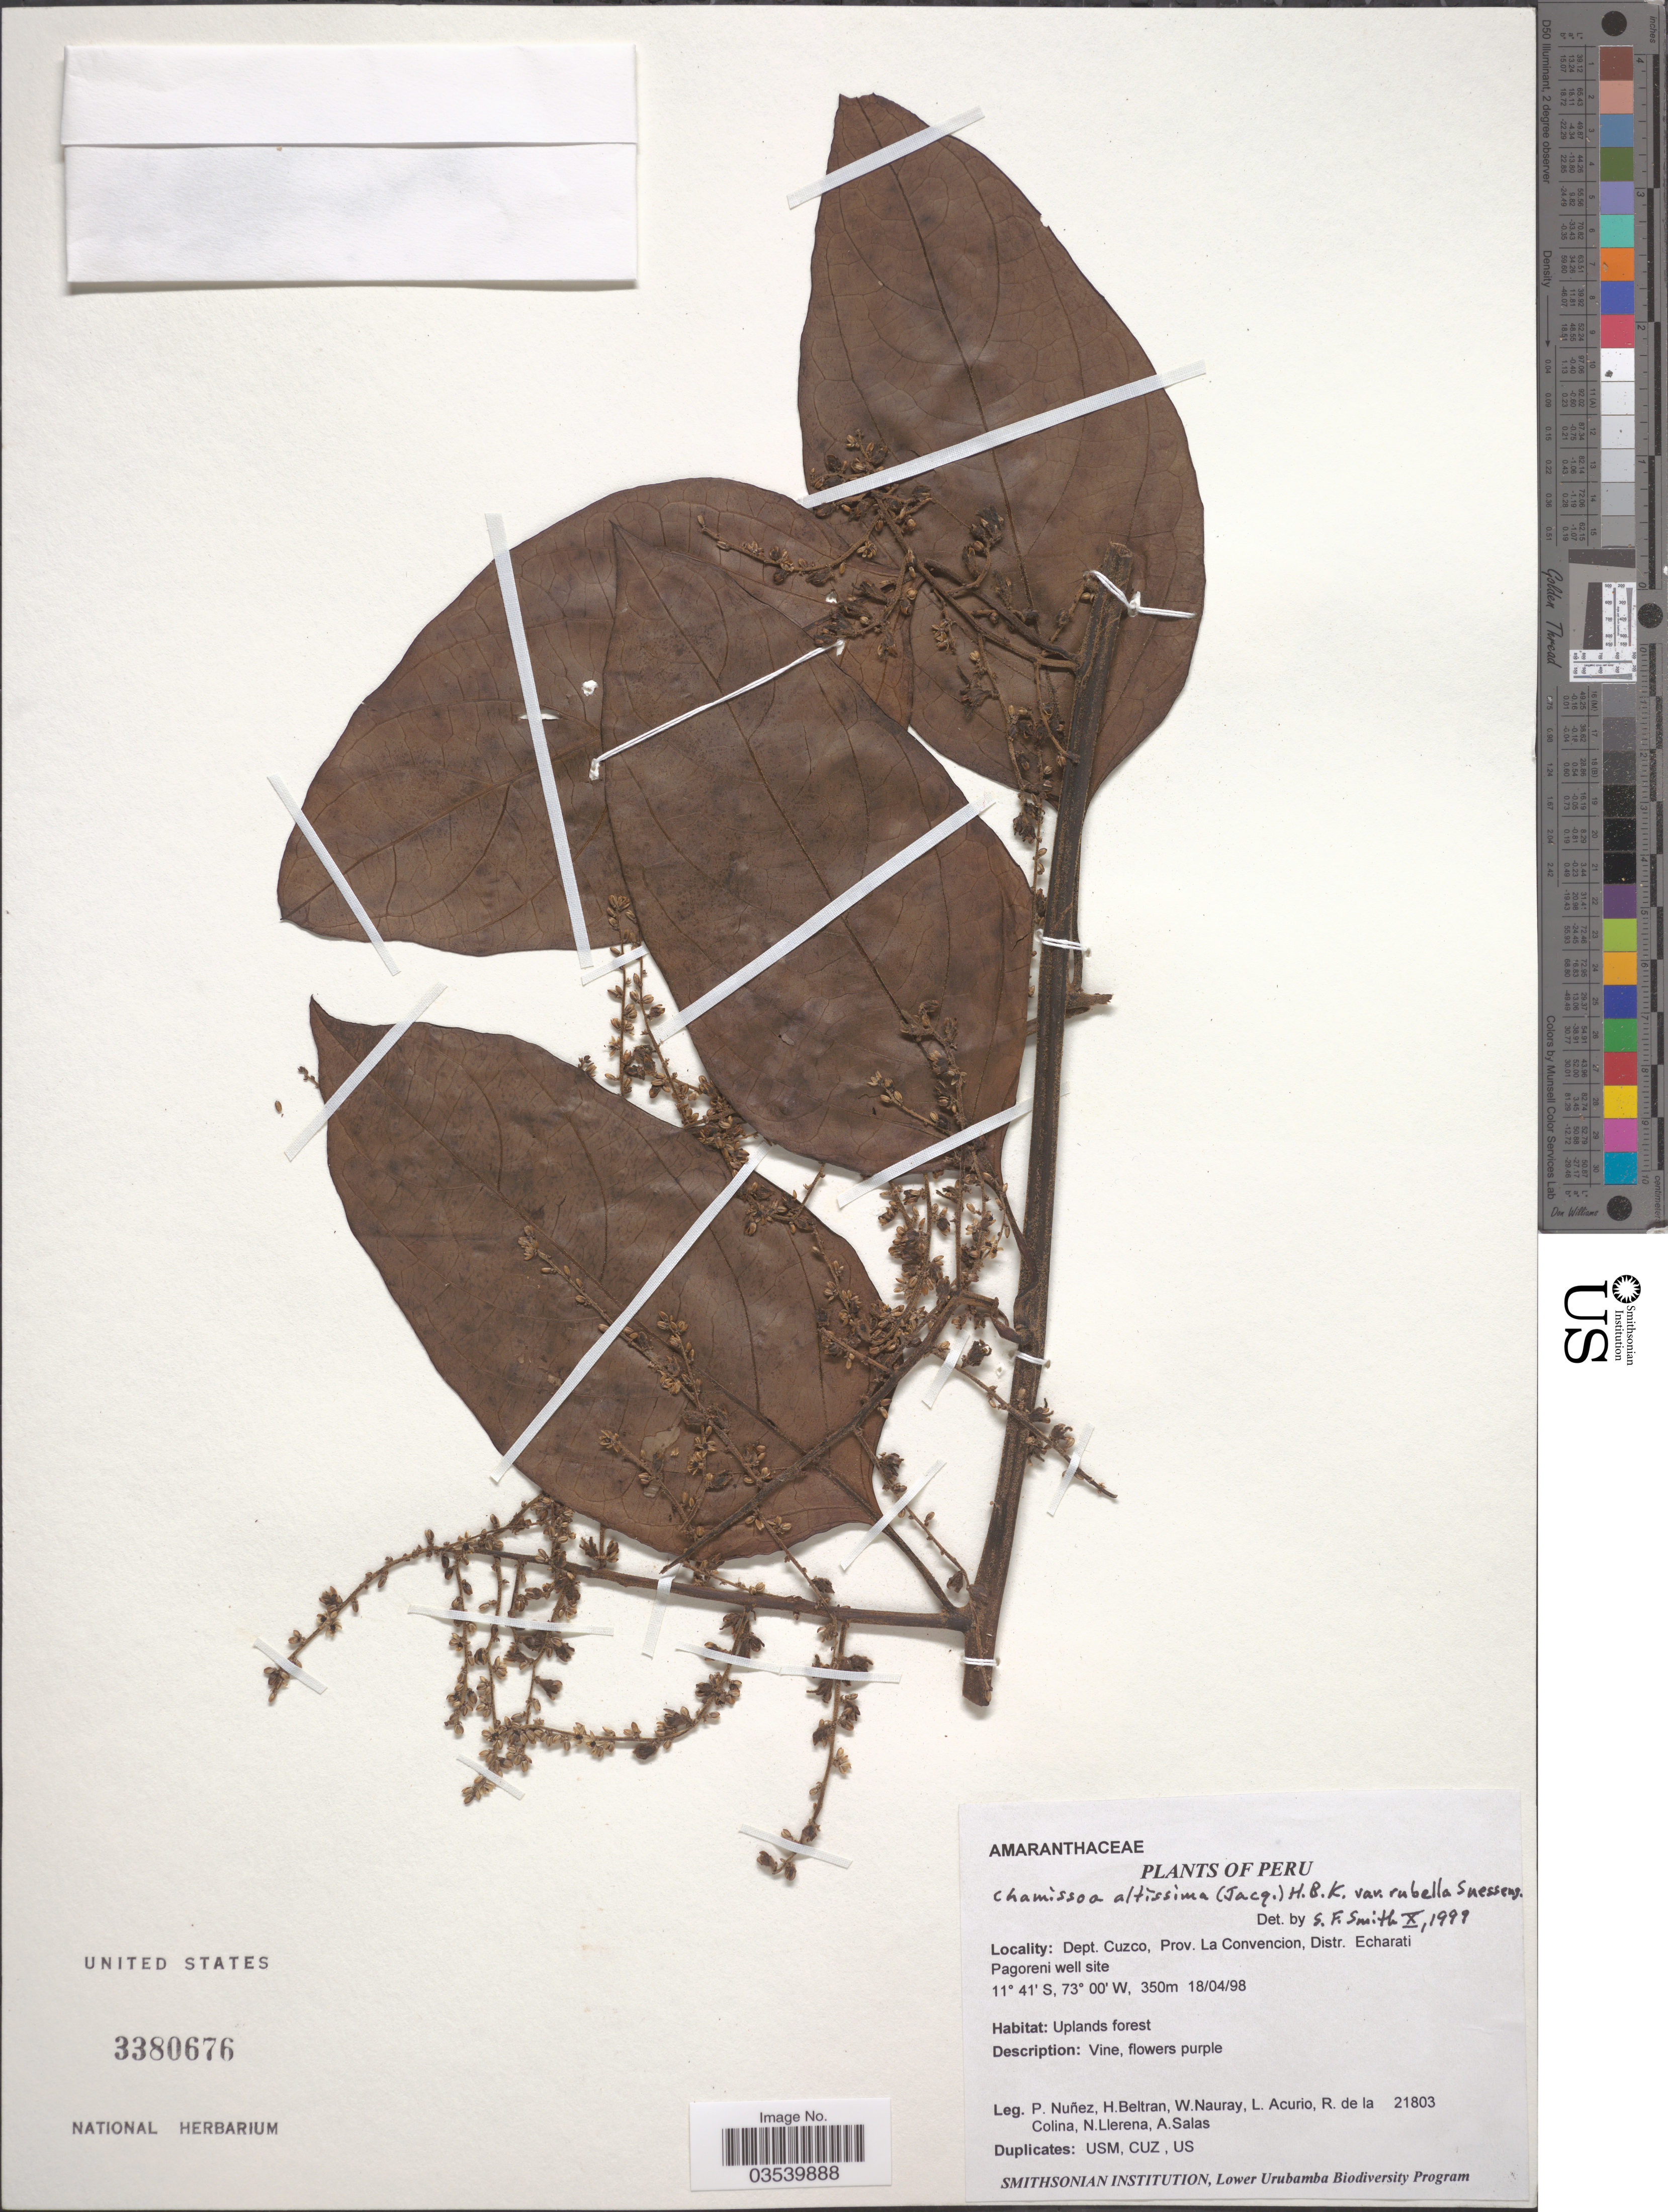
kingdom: Plantae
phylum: Tracheophyta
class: Magnoliopsida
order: Caryophyllales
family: Amaranthaceae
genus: Chamissoa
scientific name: Chamissoa altissima var. rubella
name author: Suess.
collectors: P. Nuñez V., H. Beltran, W. Nauray, L. Acurio & et al.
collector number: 21803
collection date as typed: Transcribed d/m/y: 18/4/98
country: Peru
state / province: Cusco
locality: Dept. Cuzco, Prov. La Convencion, Distr. Echarati Pagoreni well site.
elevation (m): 350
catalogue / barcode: US 3380676